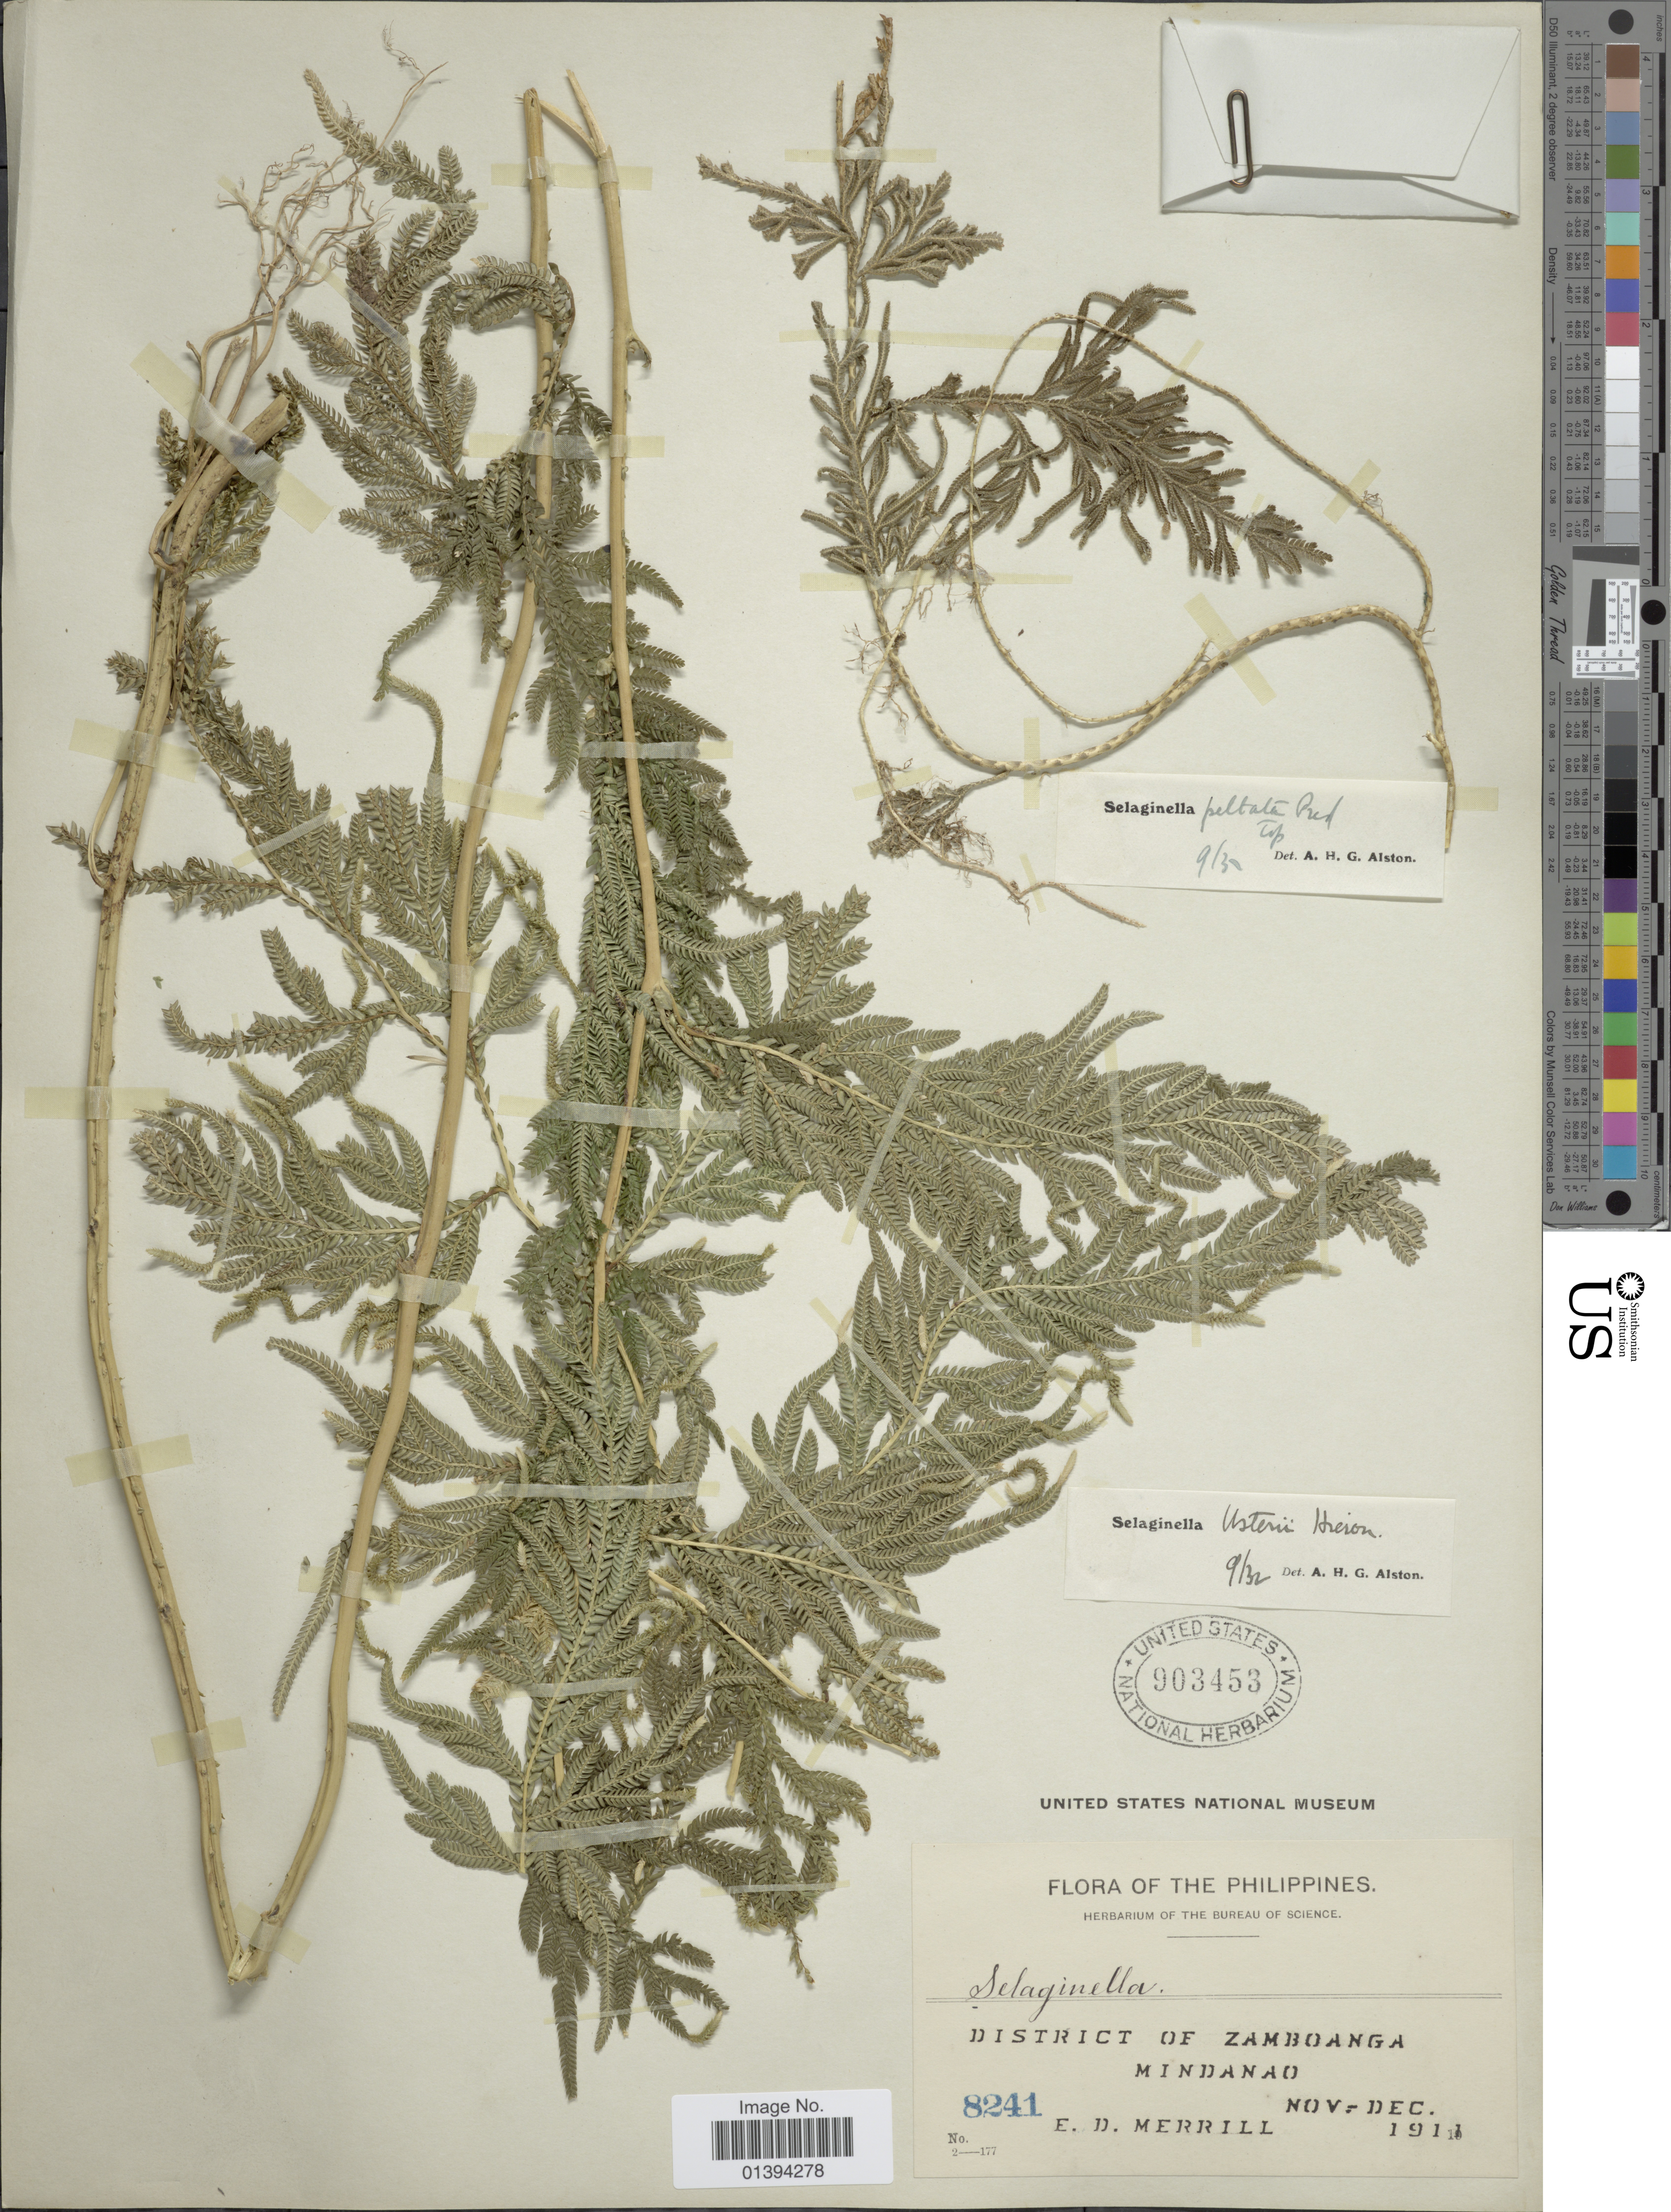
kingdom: Plantae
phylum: Tracheophyta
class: Lycopodiopsida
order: Selaginellales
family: Selaginellaceae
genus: Selaginella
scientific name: Selaginella usterii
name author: Hieron.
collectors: E. D. Merrill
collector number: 8241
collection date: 1911-11/1911-12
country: Philippines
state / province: Zamboanga Peninsula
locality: District of Zamboanga, Mindanao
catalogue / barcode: US 903453